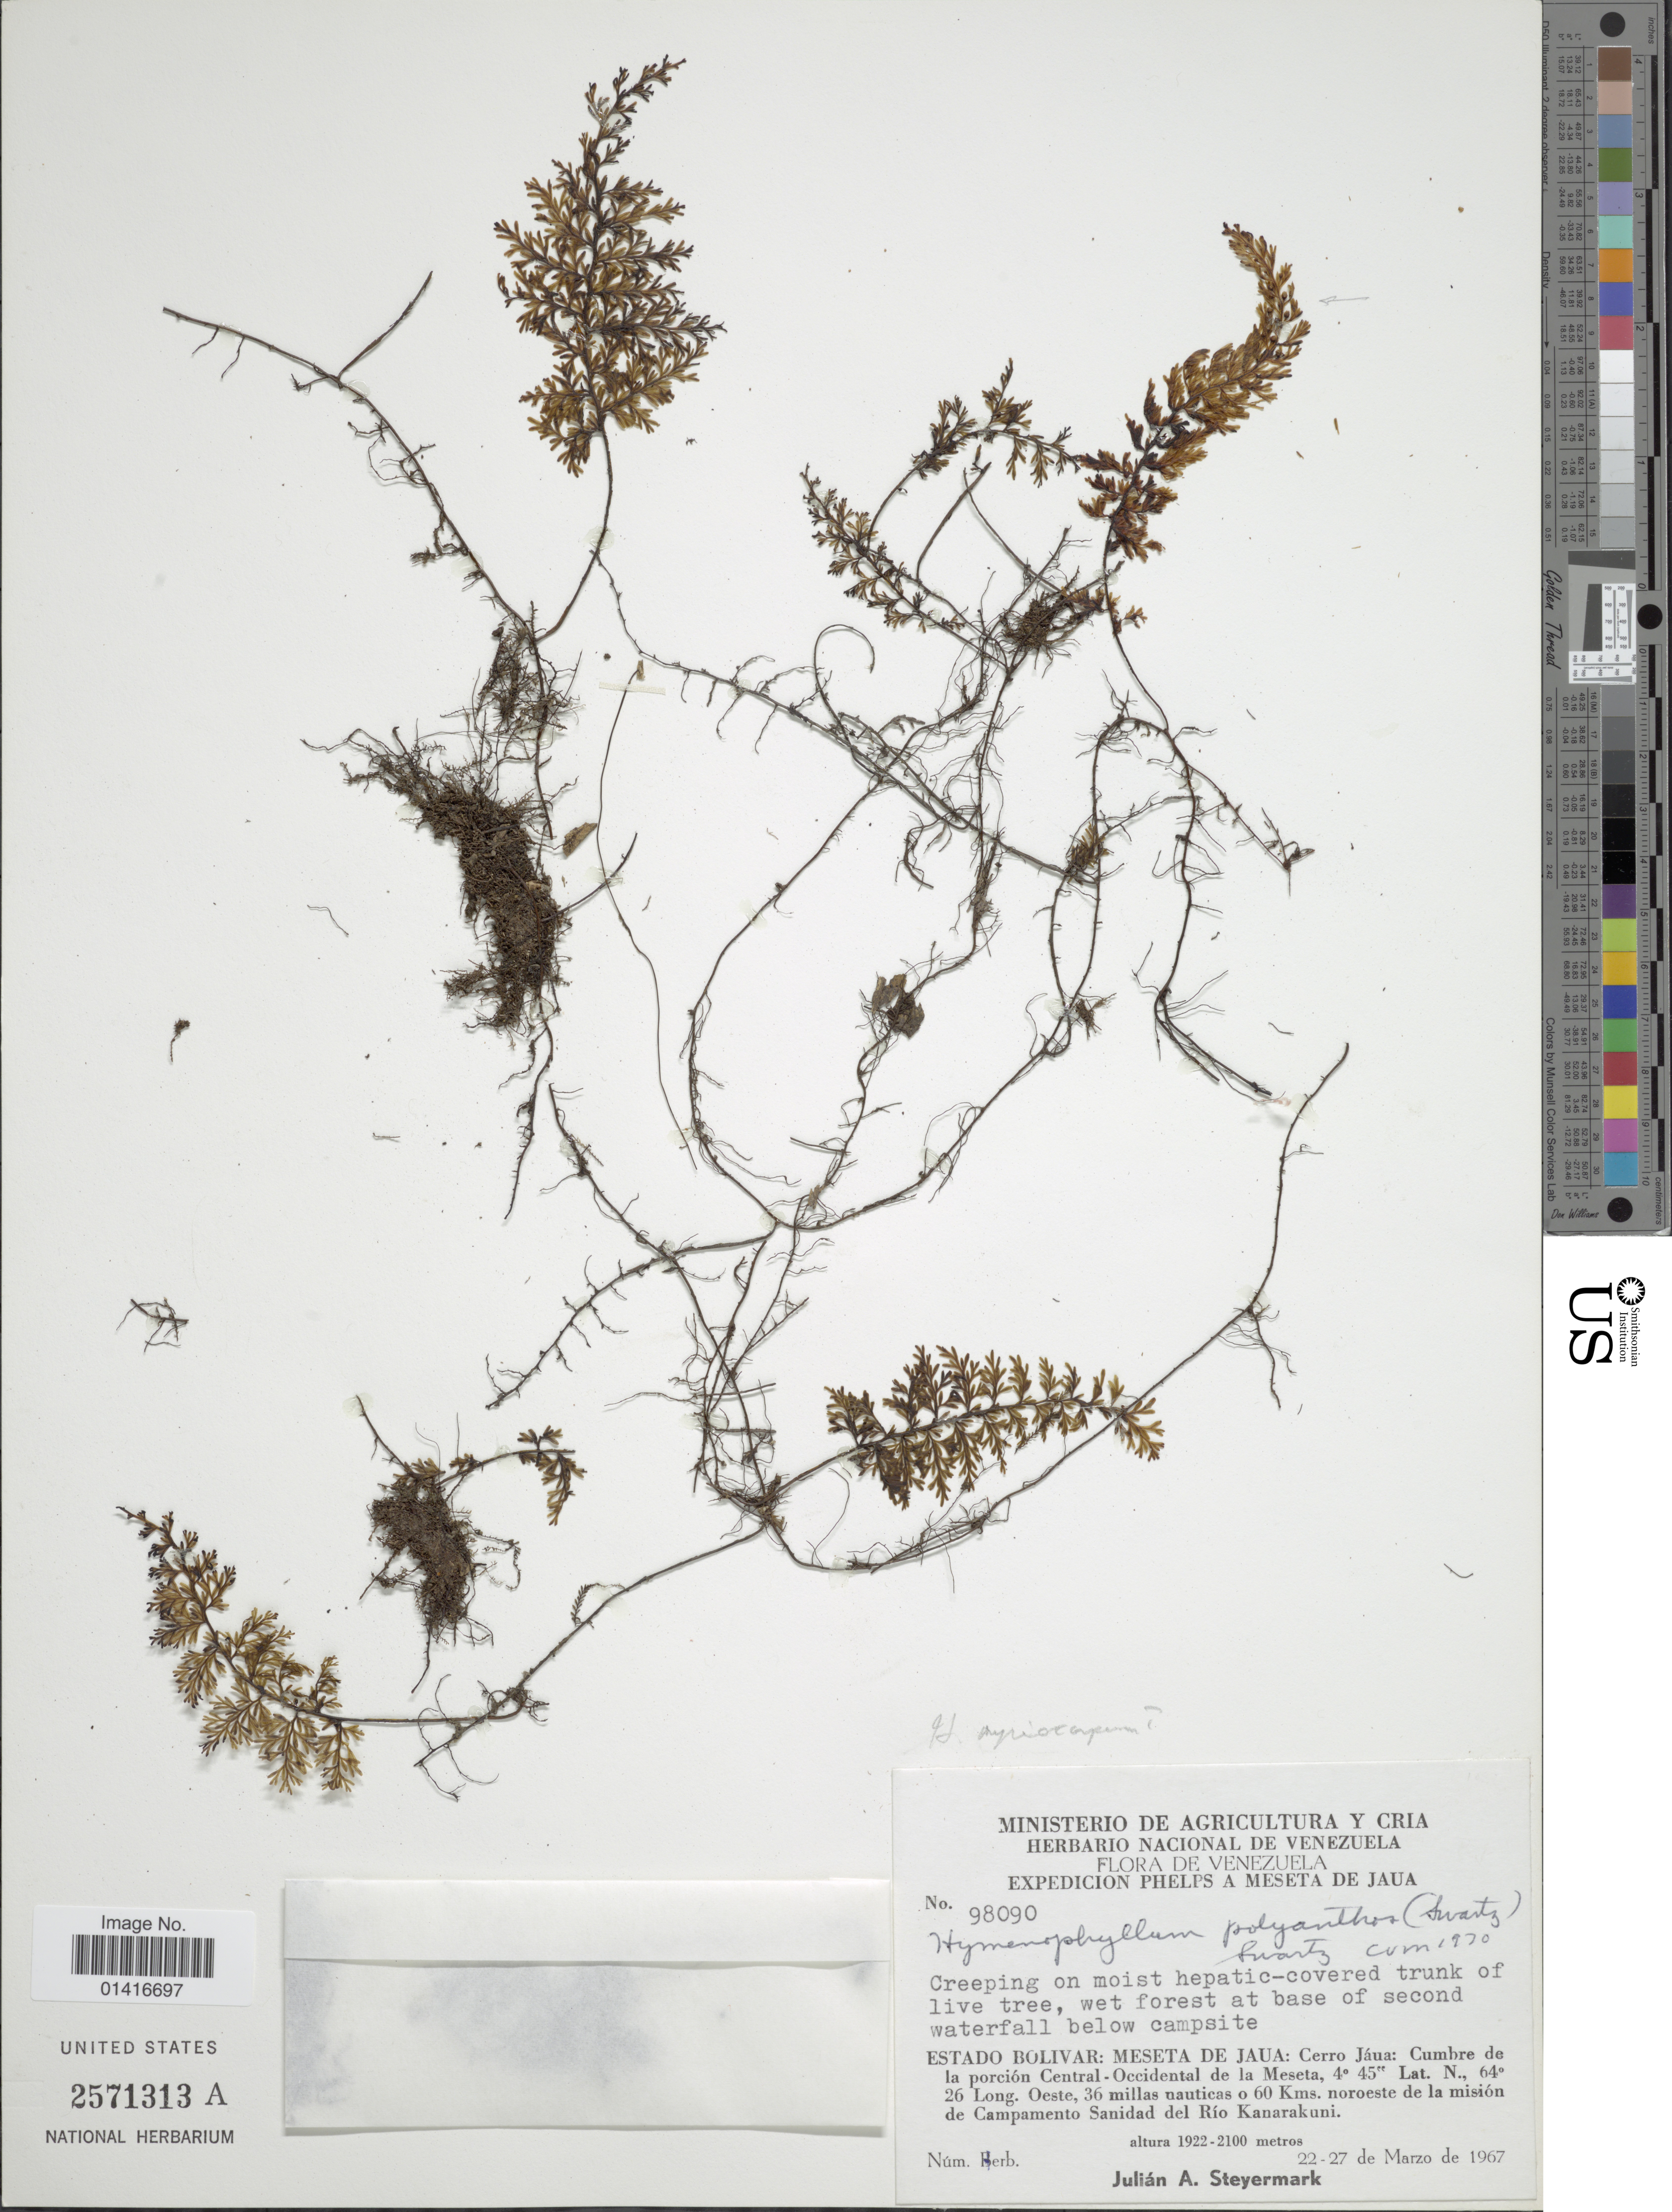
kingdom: Plantae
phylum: Tracheophyta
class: Polypodiopsida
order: Hymenophyllales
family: Hymenophyllaceae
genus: Hymenophyllum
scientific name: Hymenophyllum myriocarpum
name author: Hook.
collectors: J. Steyermark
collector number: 98090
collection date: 1967-03-22/1967-03-27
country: Venezuela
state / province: Bolivar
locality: Creeping on moist hepatic-covered trunk of live tree, wet forest at base of second waterfall below campsite. Estado Bolivar; Meseta de Jaua: Cerro Jáua: Cumbre de la porción Central-Occidental de la Meseta, 36 millas nauticas o 60 Kms, noroeste de la misión de Campamento Sanidad del Río Kanarakuni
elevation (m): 1922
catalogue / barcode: US 2571313A